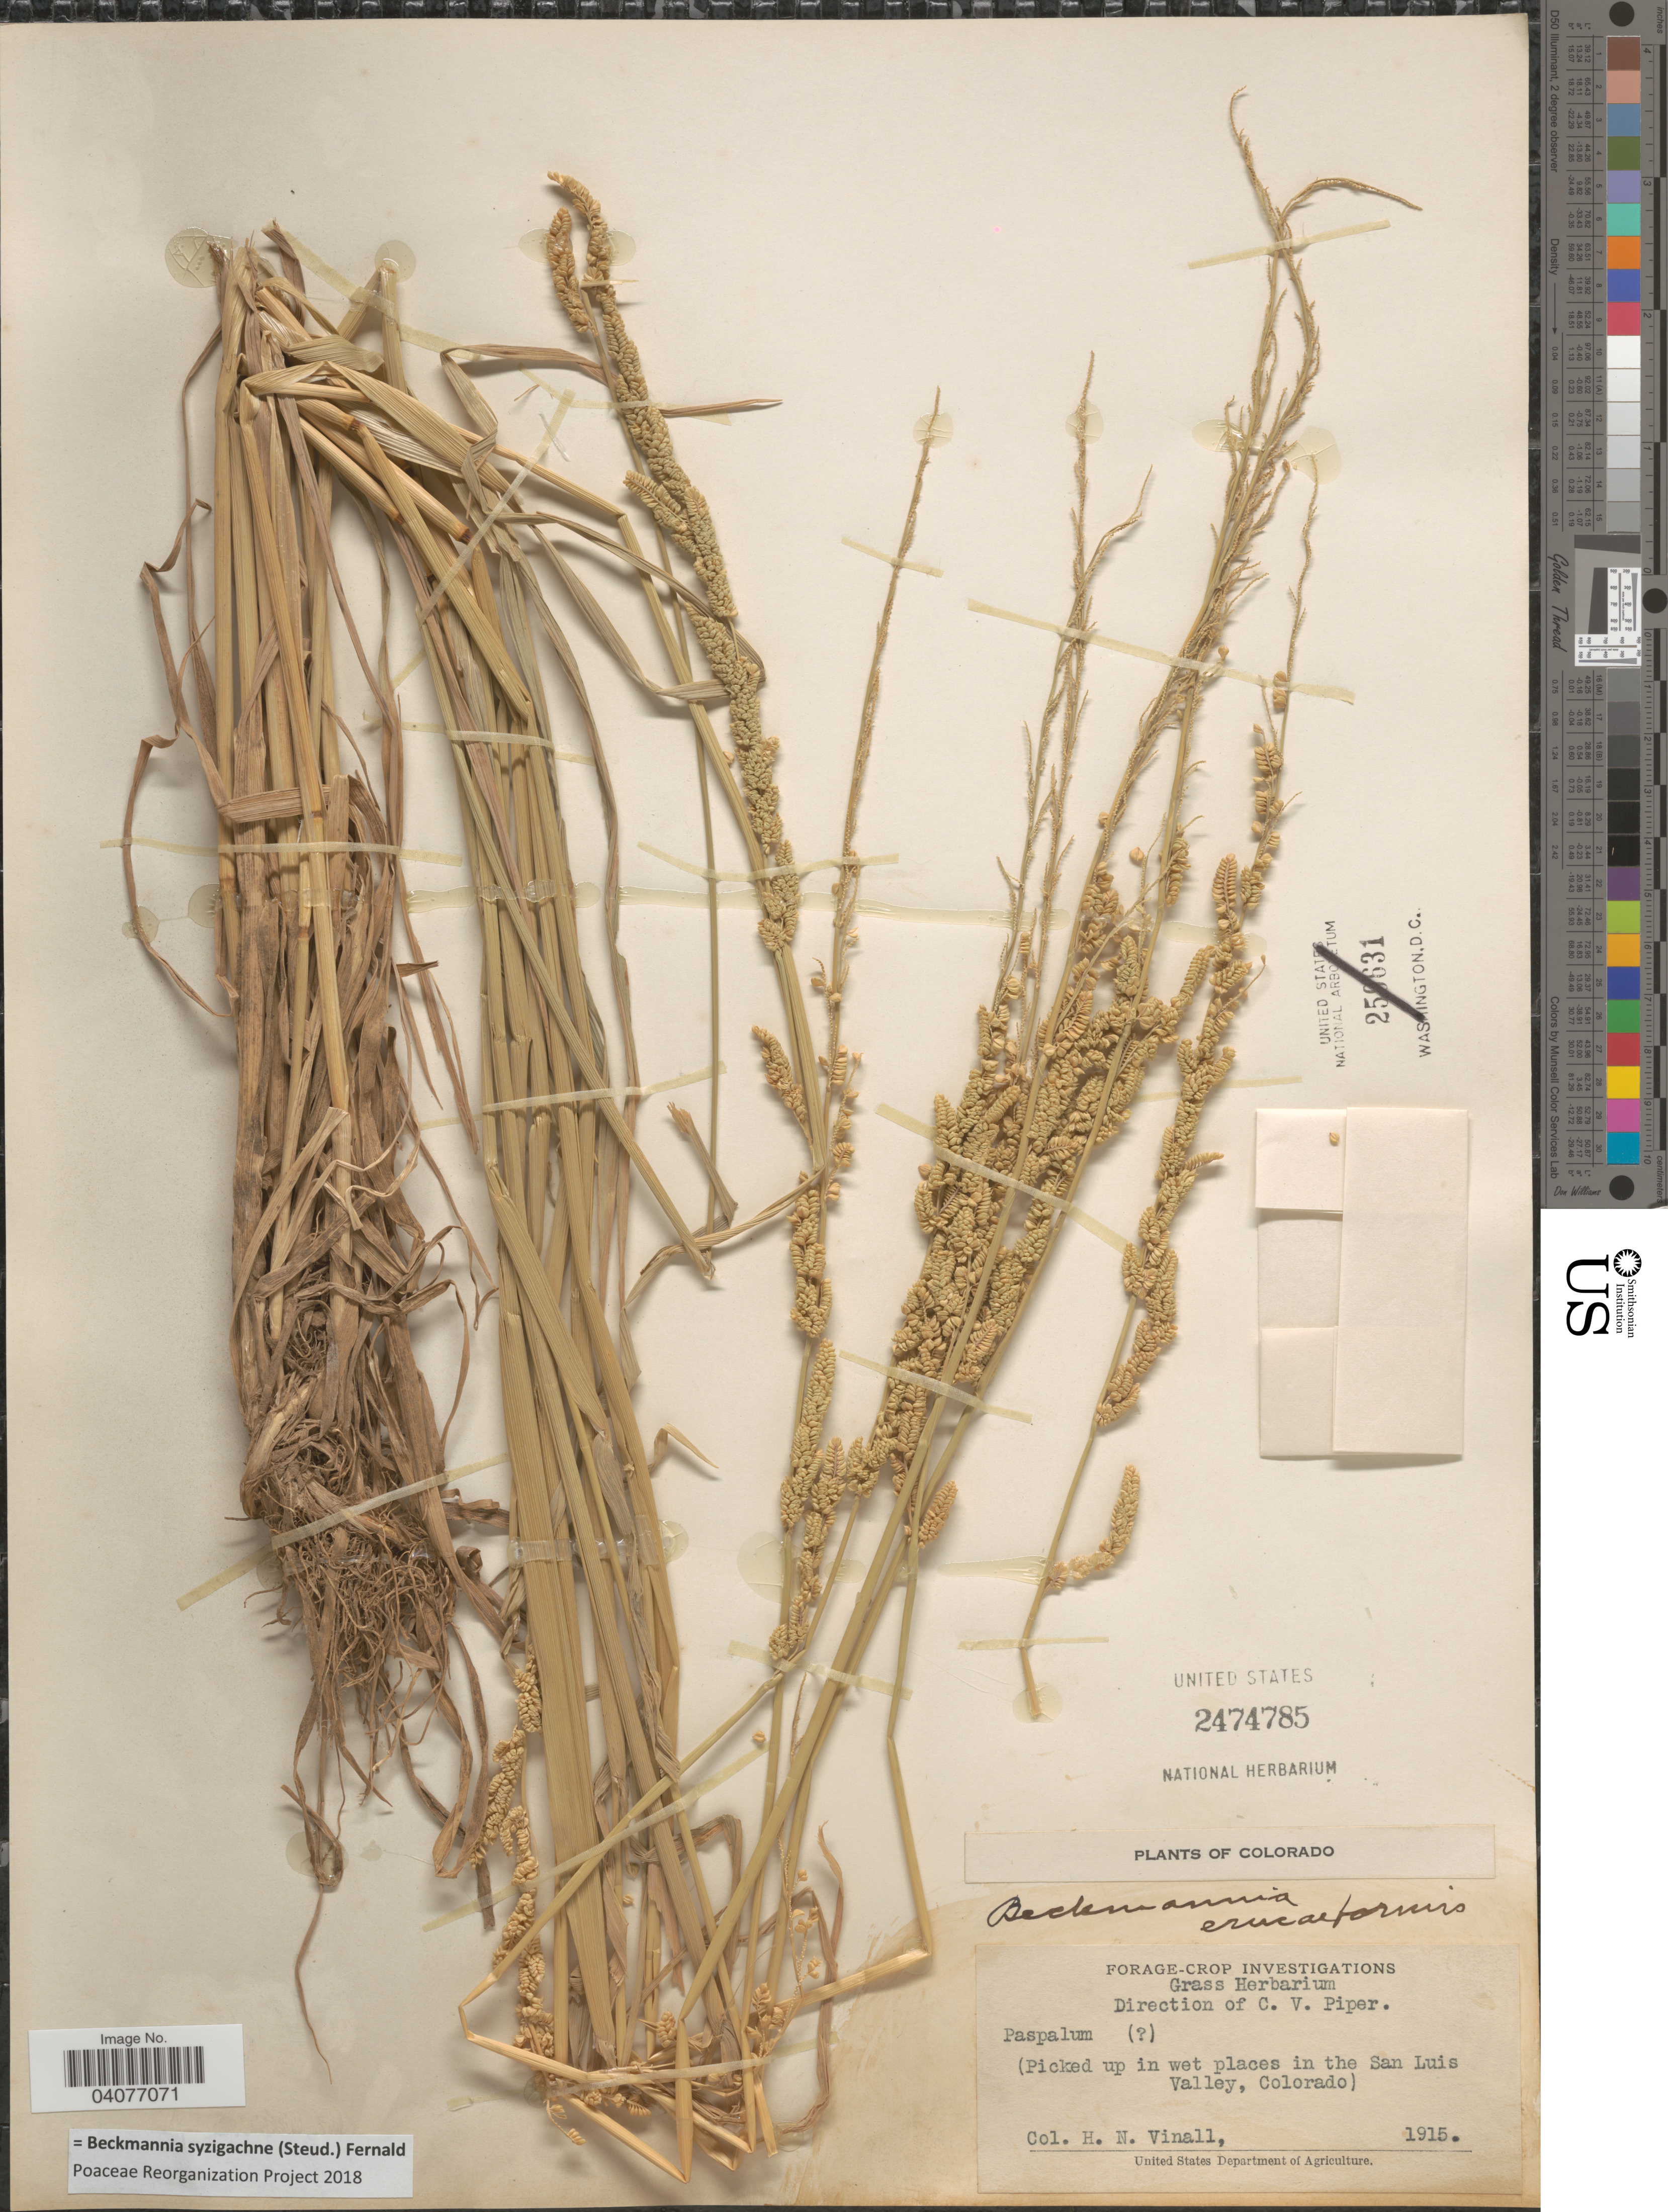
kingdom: Plantae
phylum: Tracheophyta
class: Liliopsida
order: Poales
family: Poaceae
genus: Beckmannia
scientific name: Beckmannia syzigachne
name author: (Steud.) Fernald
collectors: H. Vinall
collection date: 1915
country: United States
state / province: Colorado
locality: In the San Luis Valley.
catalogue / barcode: US 2474785